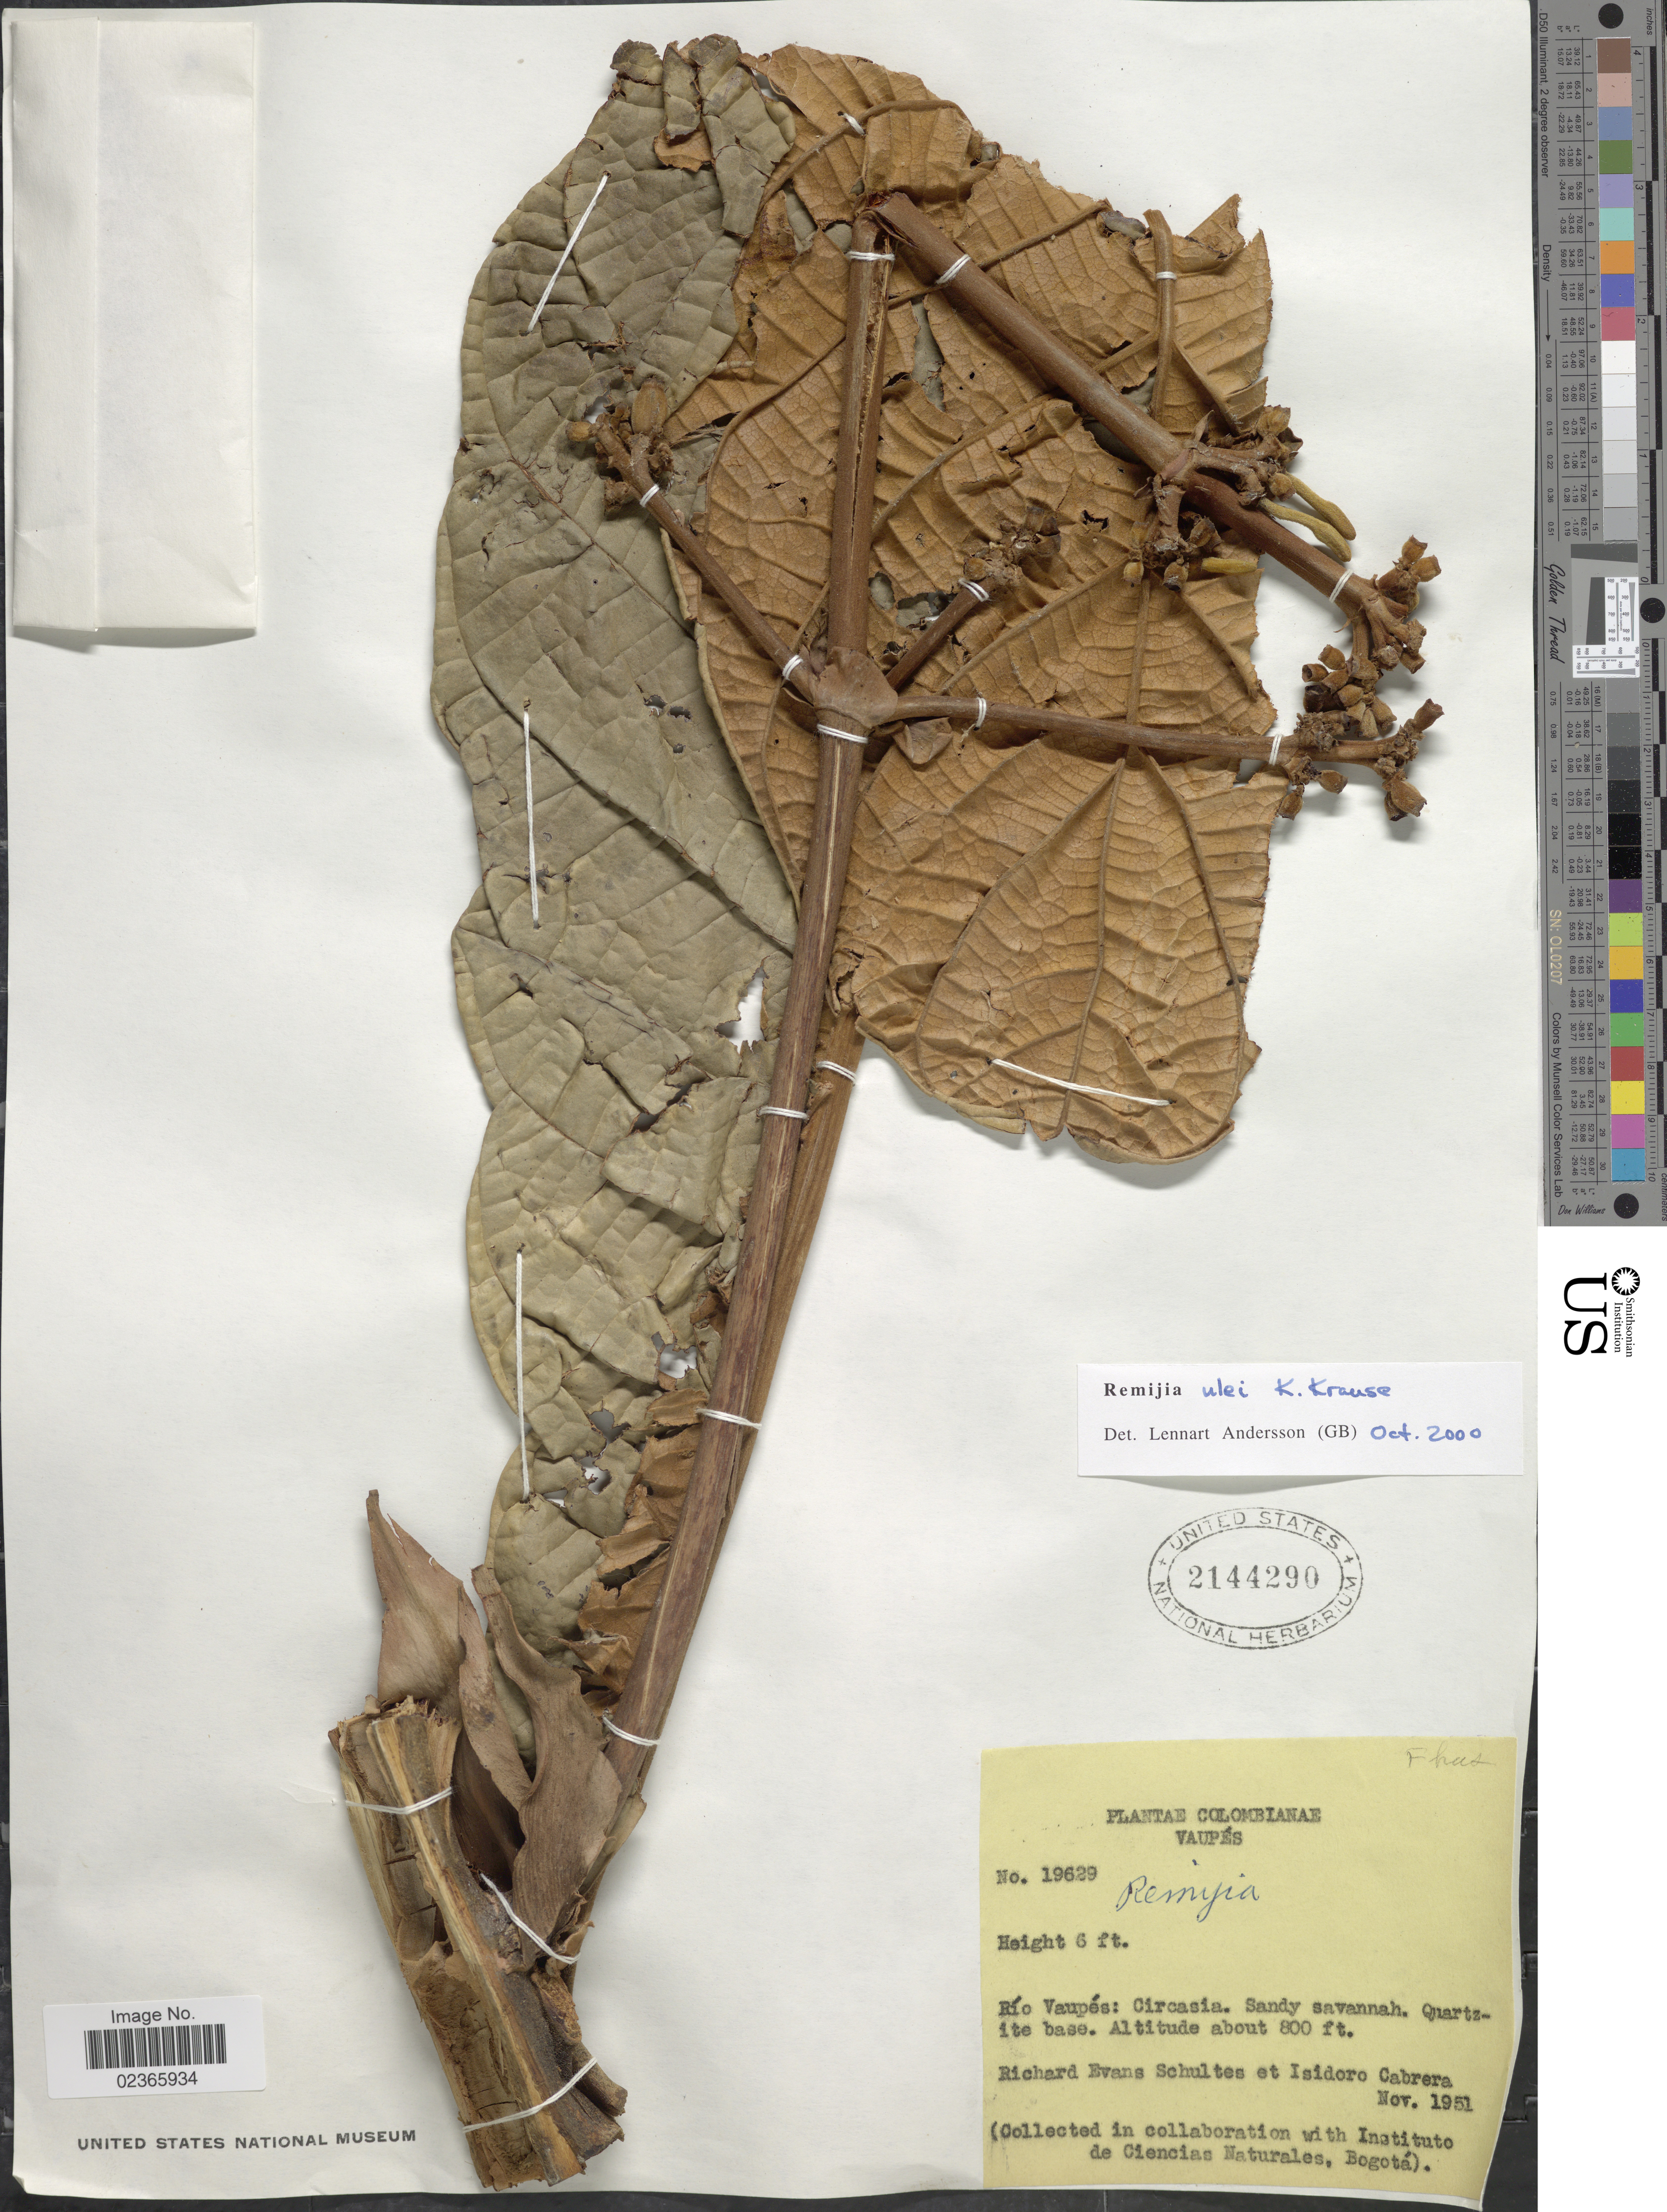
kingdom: Plantae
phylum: Tracheophyta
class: Magnoliopsida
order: Gentianales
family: Rubiaceae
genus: Remijia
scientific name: Remijia ulei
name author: K. Krause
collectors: R. E. Schultes & I. Cabrera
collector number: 19629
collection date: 1951-11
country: Colombia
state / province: Vaupés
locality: Vaupes, Rio Vaupes: Circasia. Sandy savannah, Quartzite base.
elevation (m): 244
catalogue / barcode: US 2144290